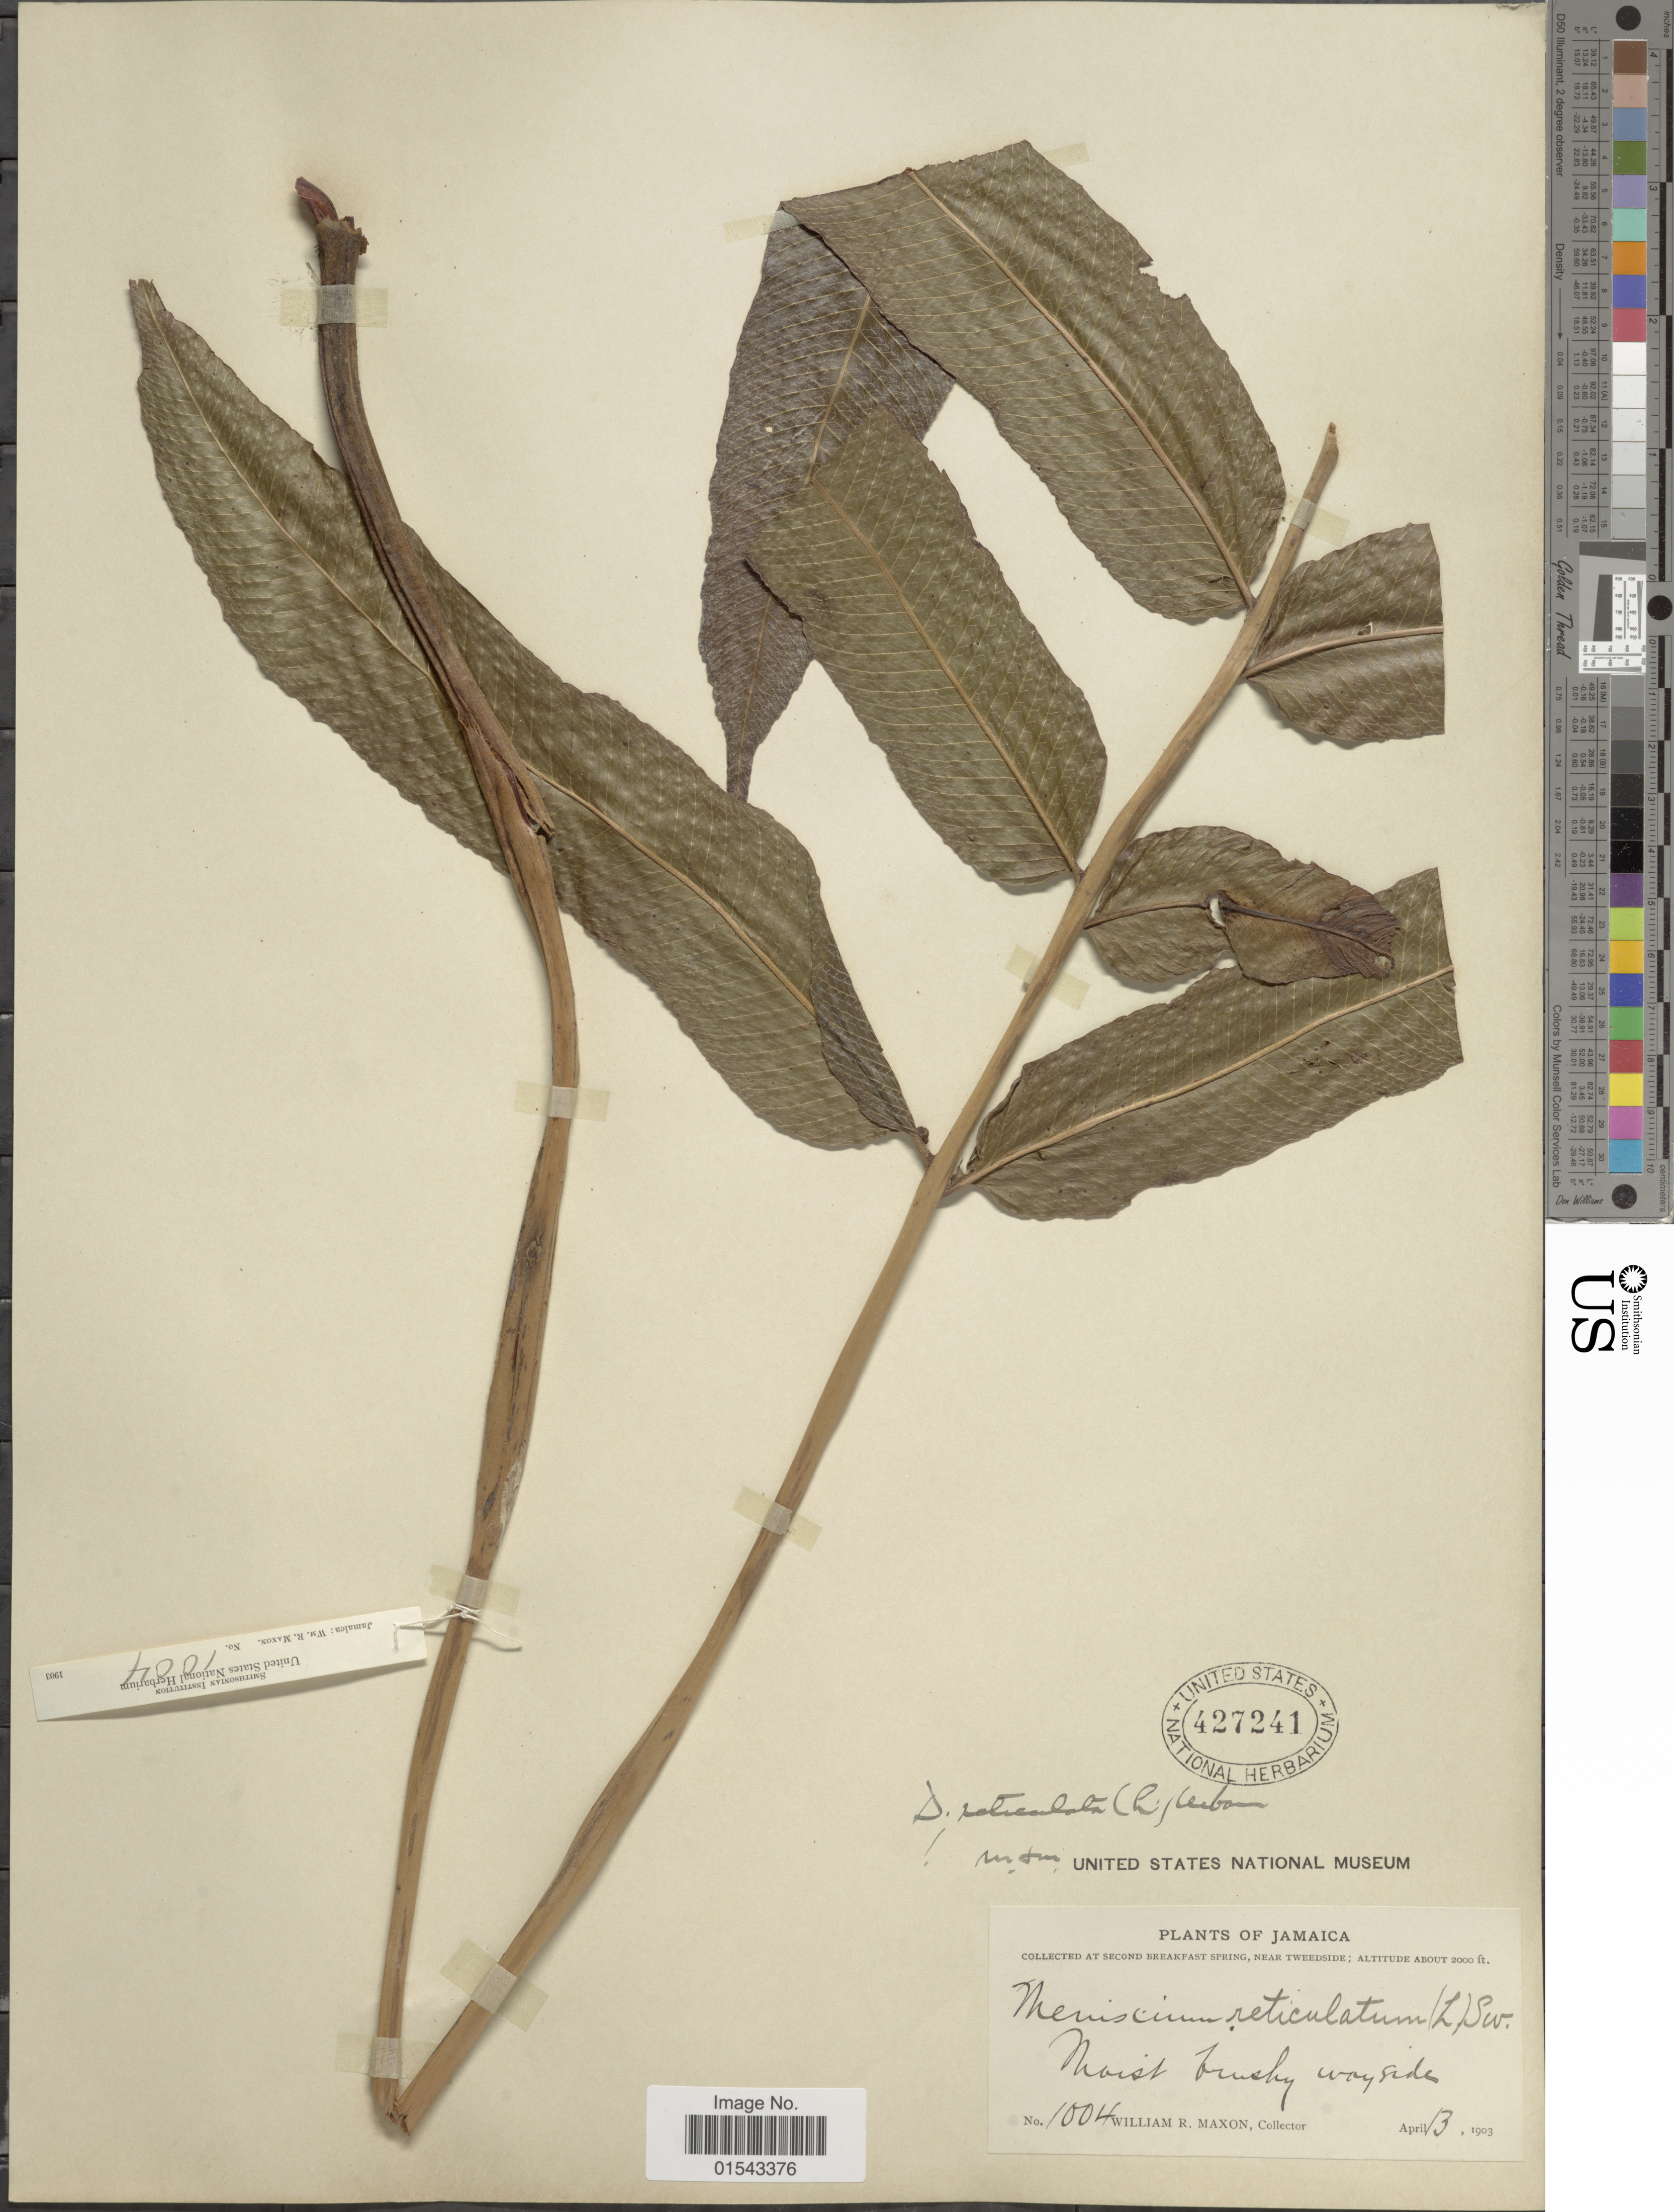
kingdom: Plantae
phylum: Tracheophyta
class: Polypodiopsida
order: Polypodiales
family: Thelypteridaceae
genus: Meniscium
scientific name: Meniscium reticulatum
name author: (L.) Sw.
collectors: W. R. Maxon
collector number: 1004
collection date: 1903-04-13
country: Jamaica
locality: Second Breakfast Spring, Near Tweedside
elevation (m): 610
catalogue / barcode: US 427241